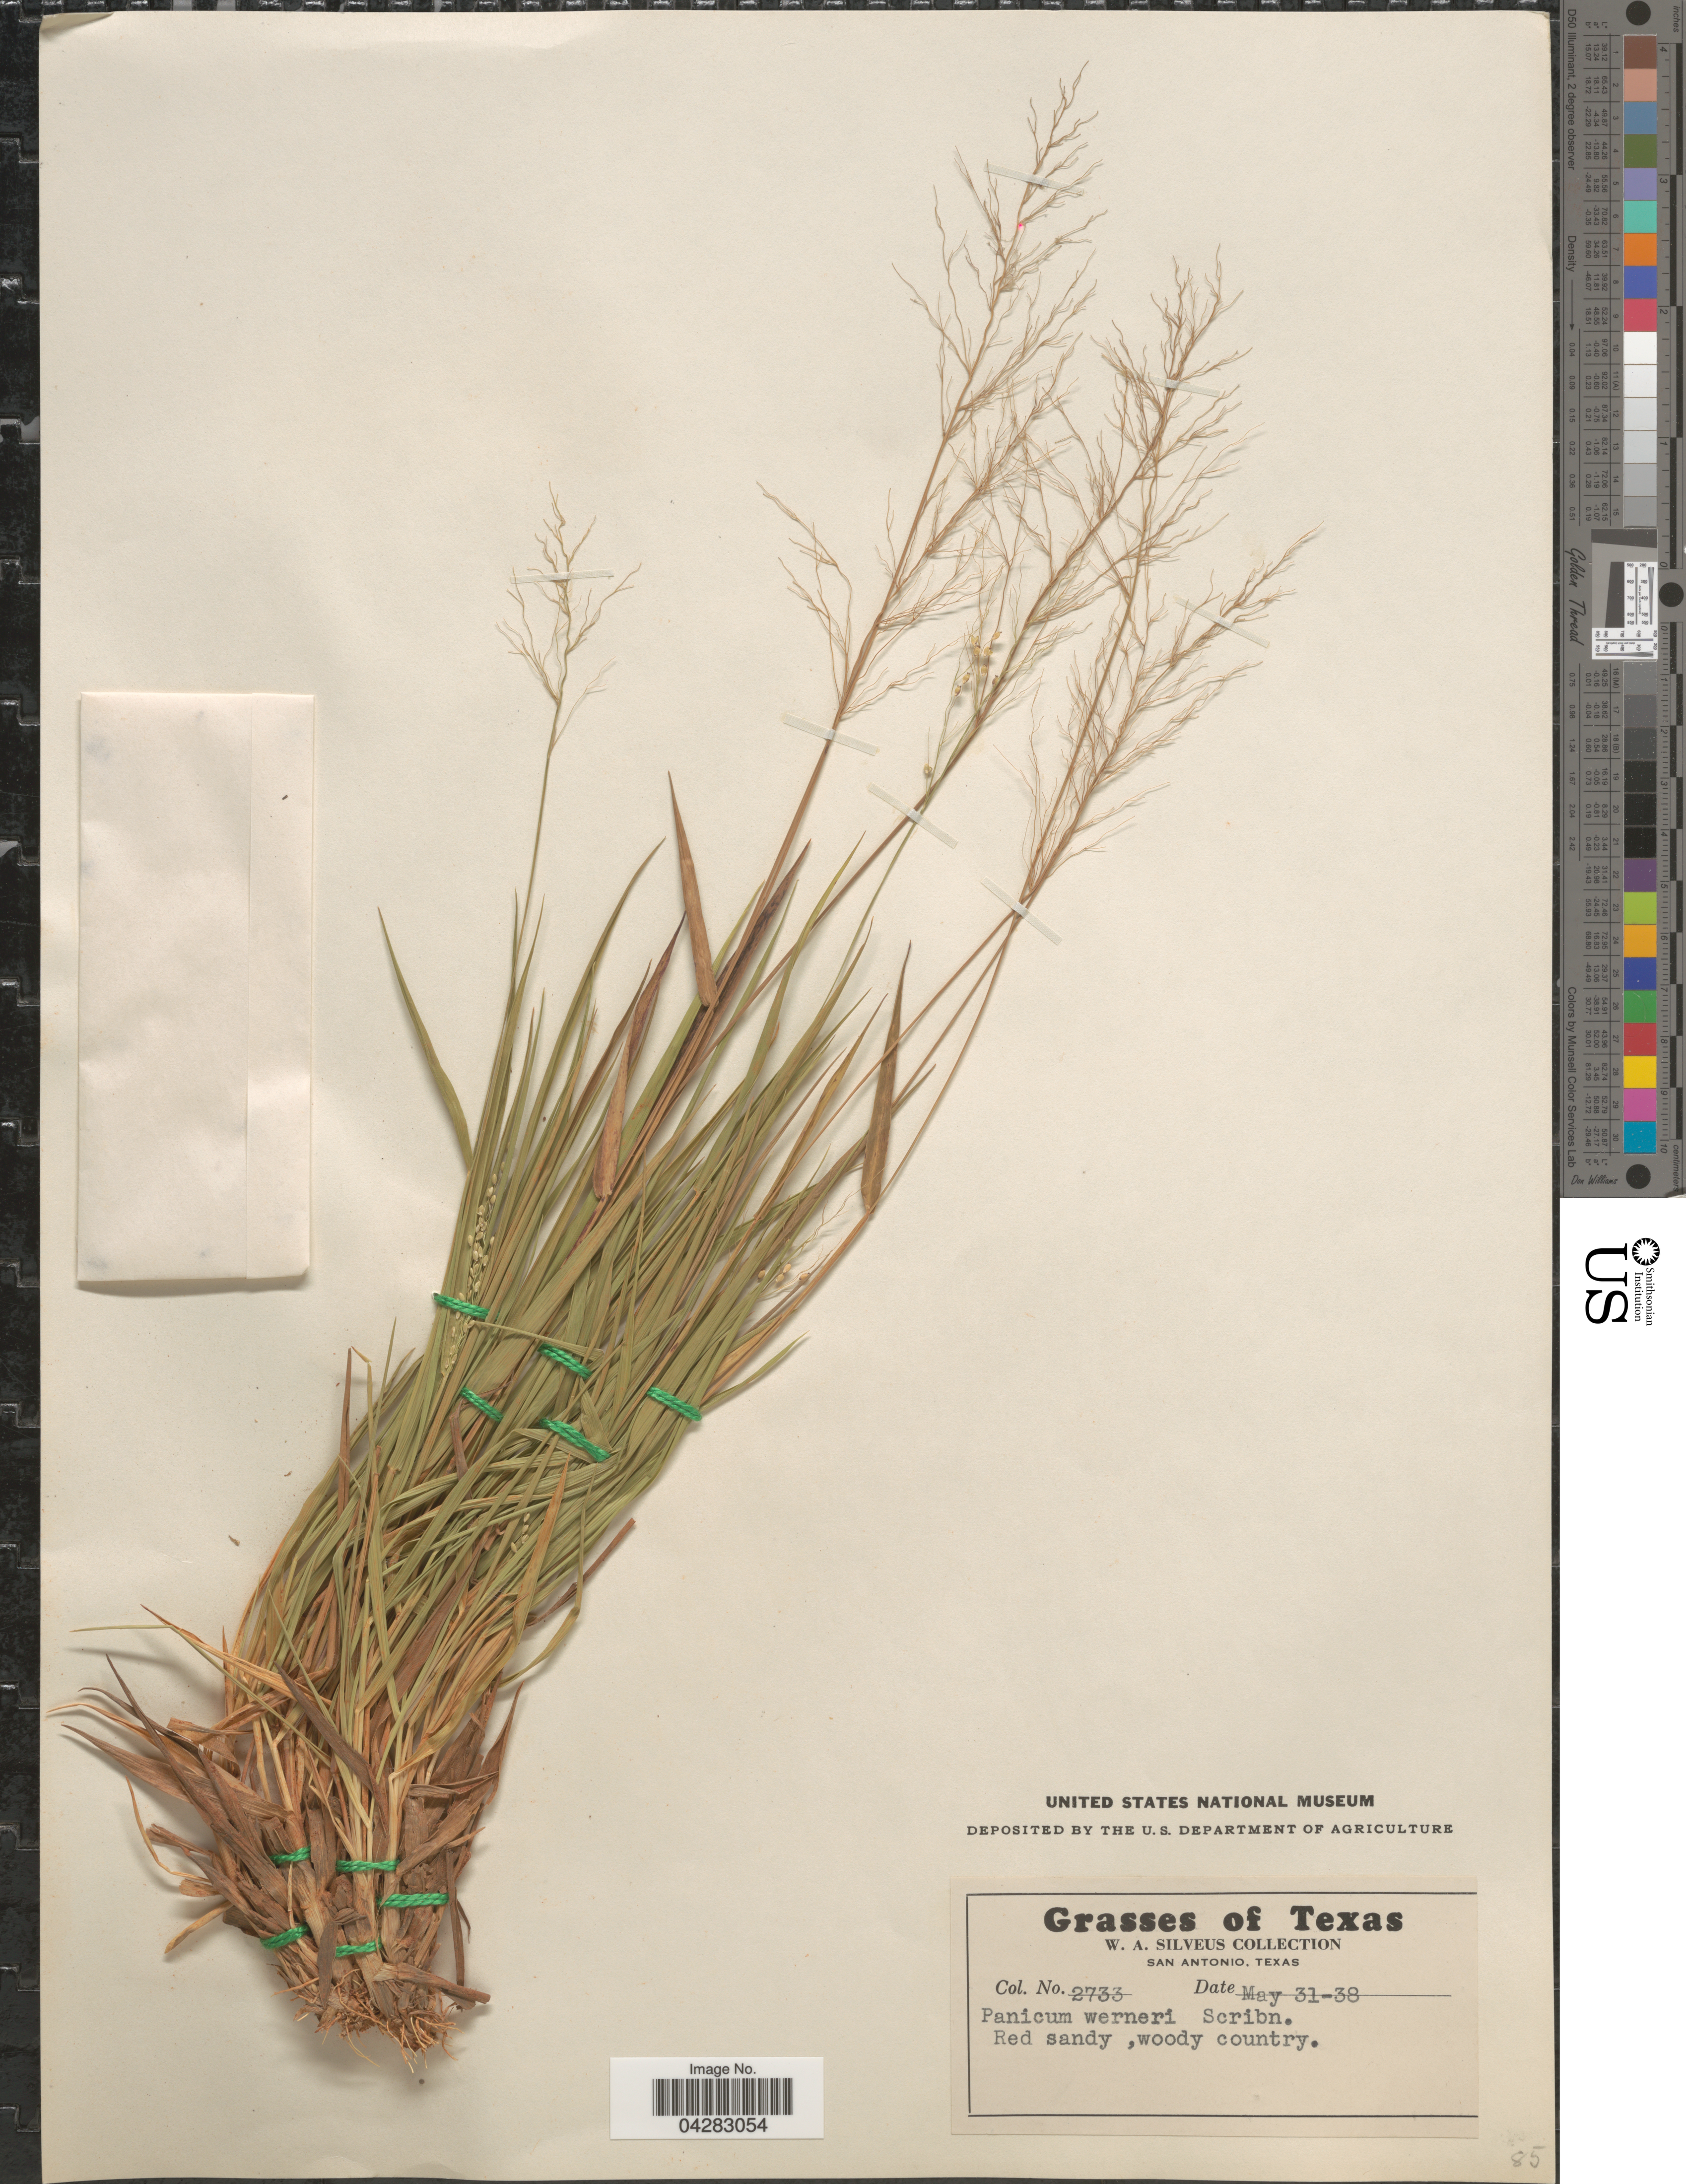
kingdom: Plantae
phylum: Tracheophyta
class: Liliopsida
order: Poales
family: Poaceae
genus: Dichanthelium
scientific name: Dichanthelium linearifolium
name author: (Scribn.) Gould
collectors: W. Silveus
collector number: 2733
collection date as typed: Transcribed d/m/y: 31/5/38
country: United States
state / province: Texas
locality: Red sandy, woody country.